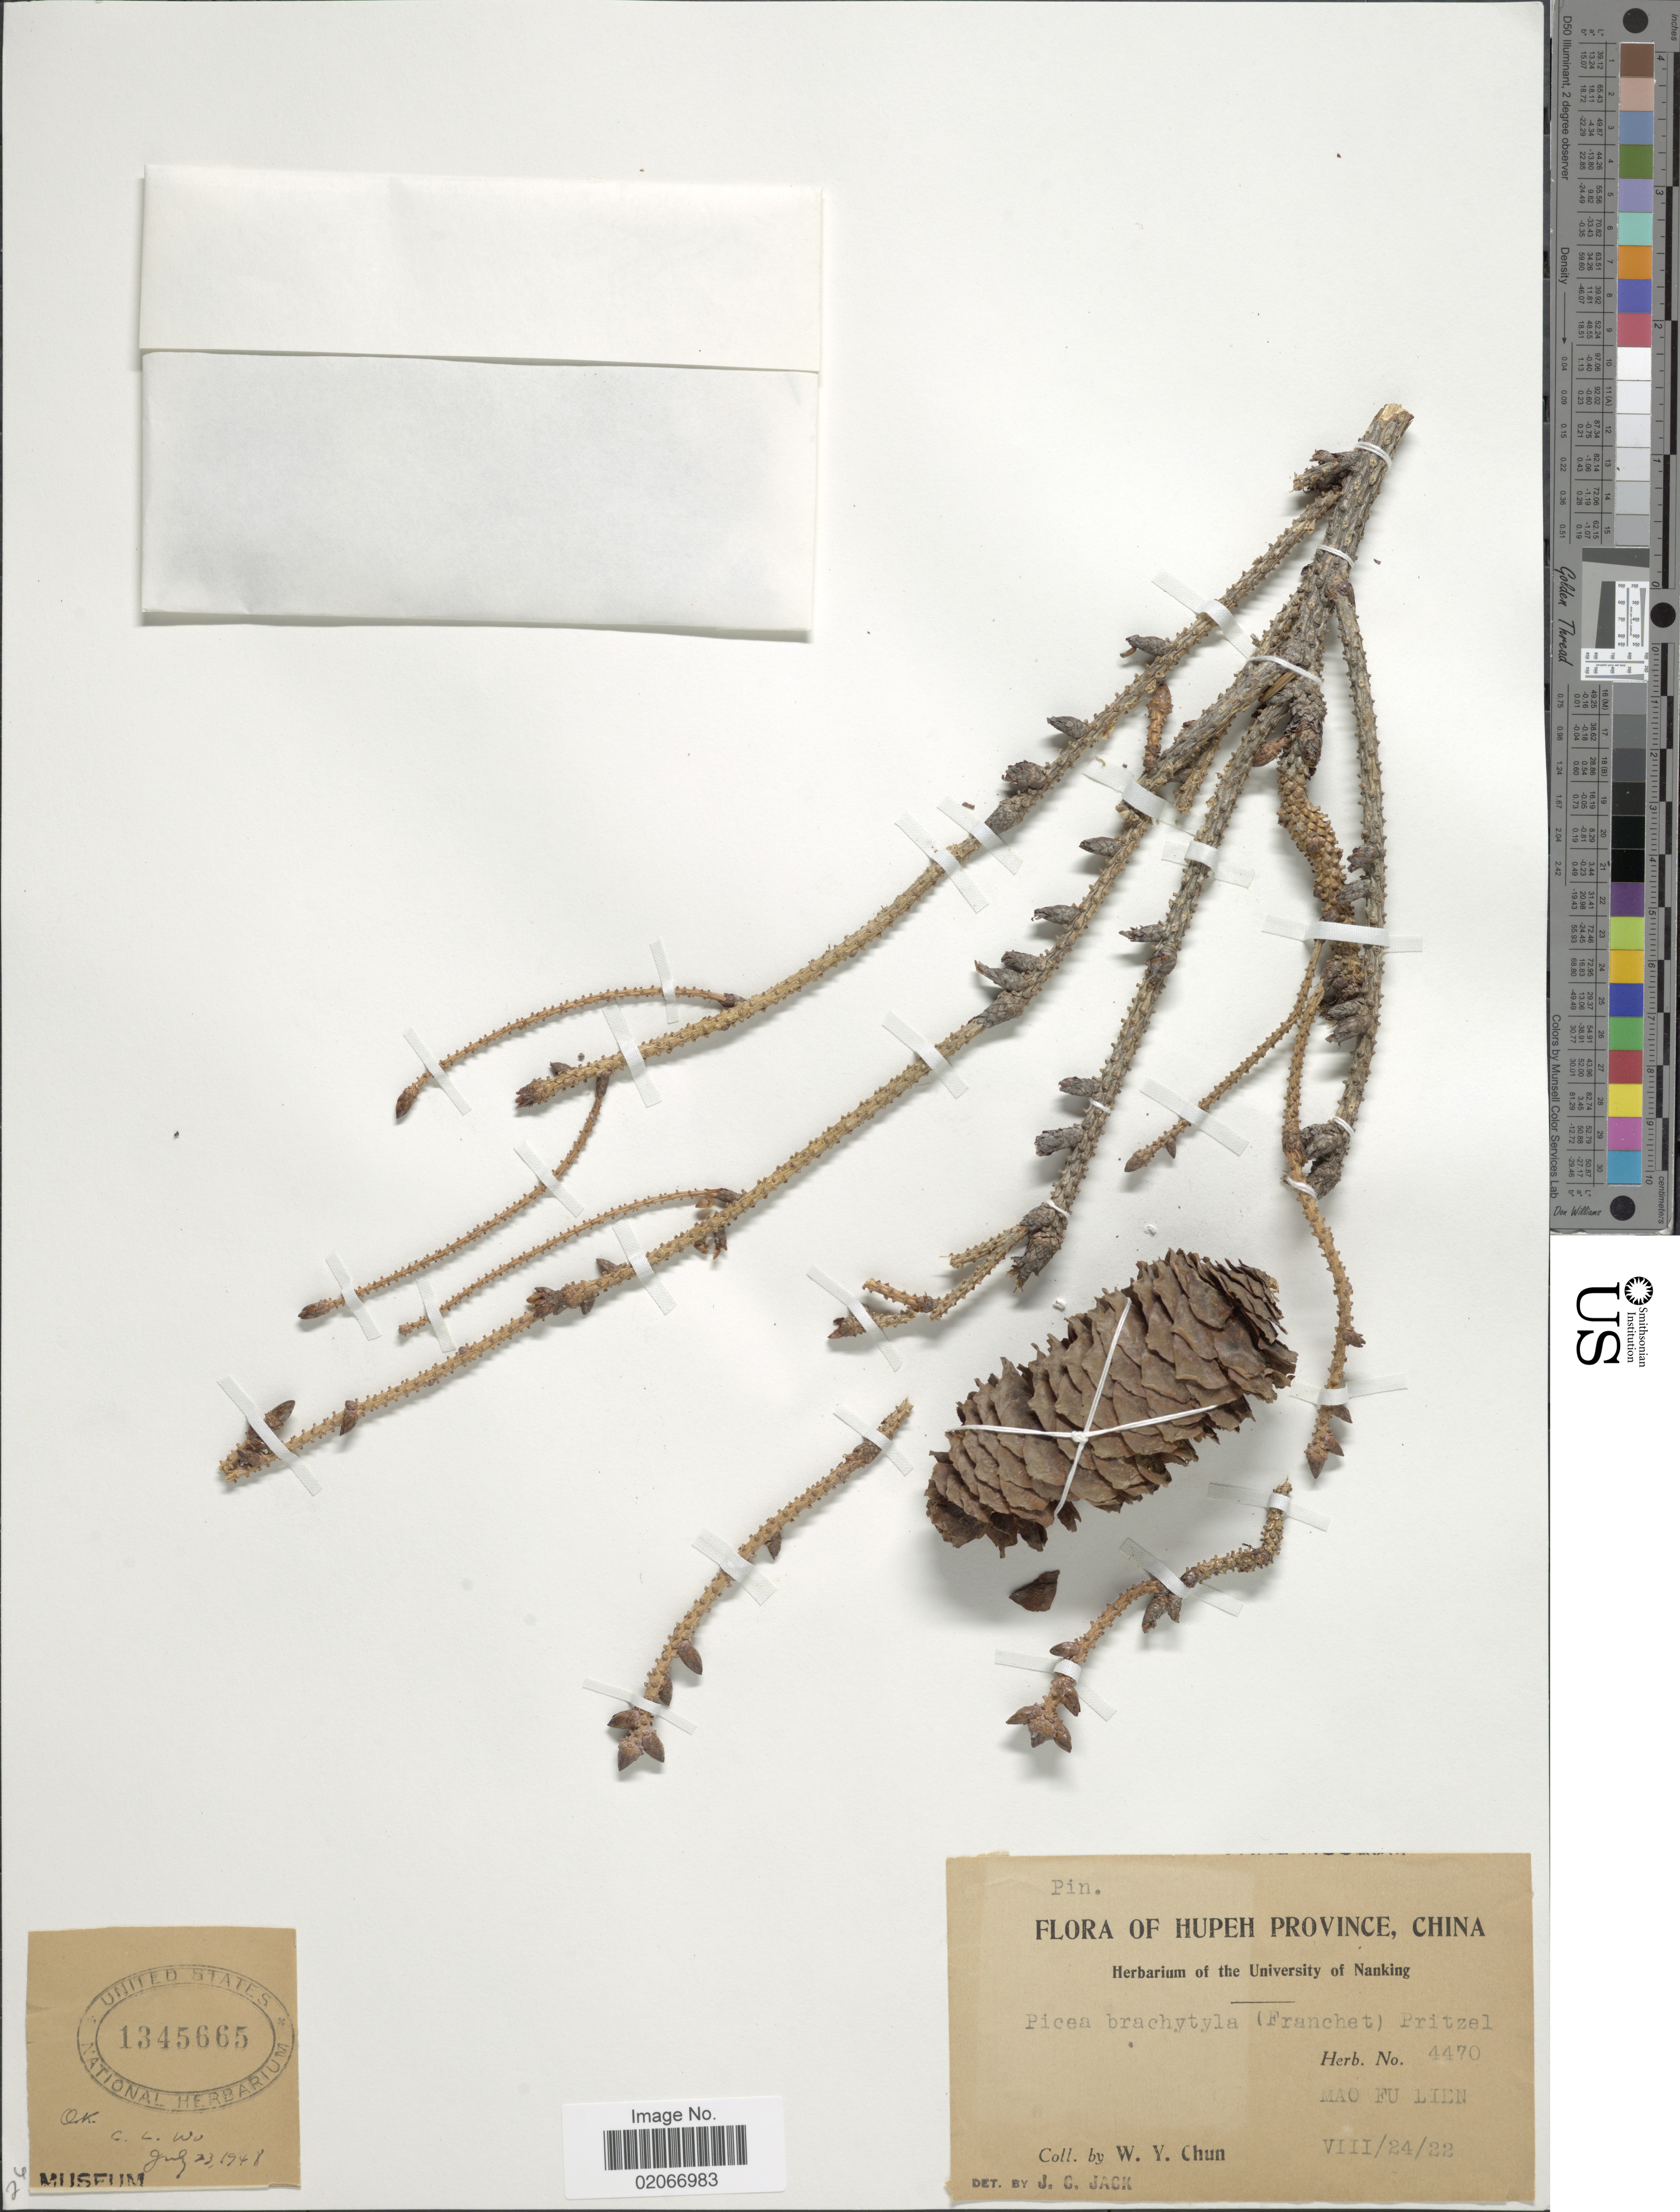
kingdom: Plantae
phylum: Tracheophyta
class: Pinopsida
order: Pinales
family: Pinaceae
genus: Picea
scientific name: Picea brachytyla var. complanata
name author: (Mast.) W.C. Cheng ex Rehder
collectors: W. Y. Chun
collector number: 4470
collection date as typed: Transcribed d/m/y: 24/8/22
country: China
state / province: Hubei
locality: Hupeh Province. Hao Fu Lien [interpreted]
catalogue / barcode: US 1345665